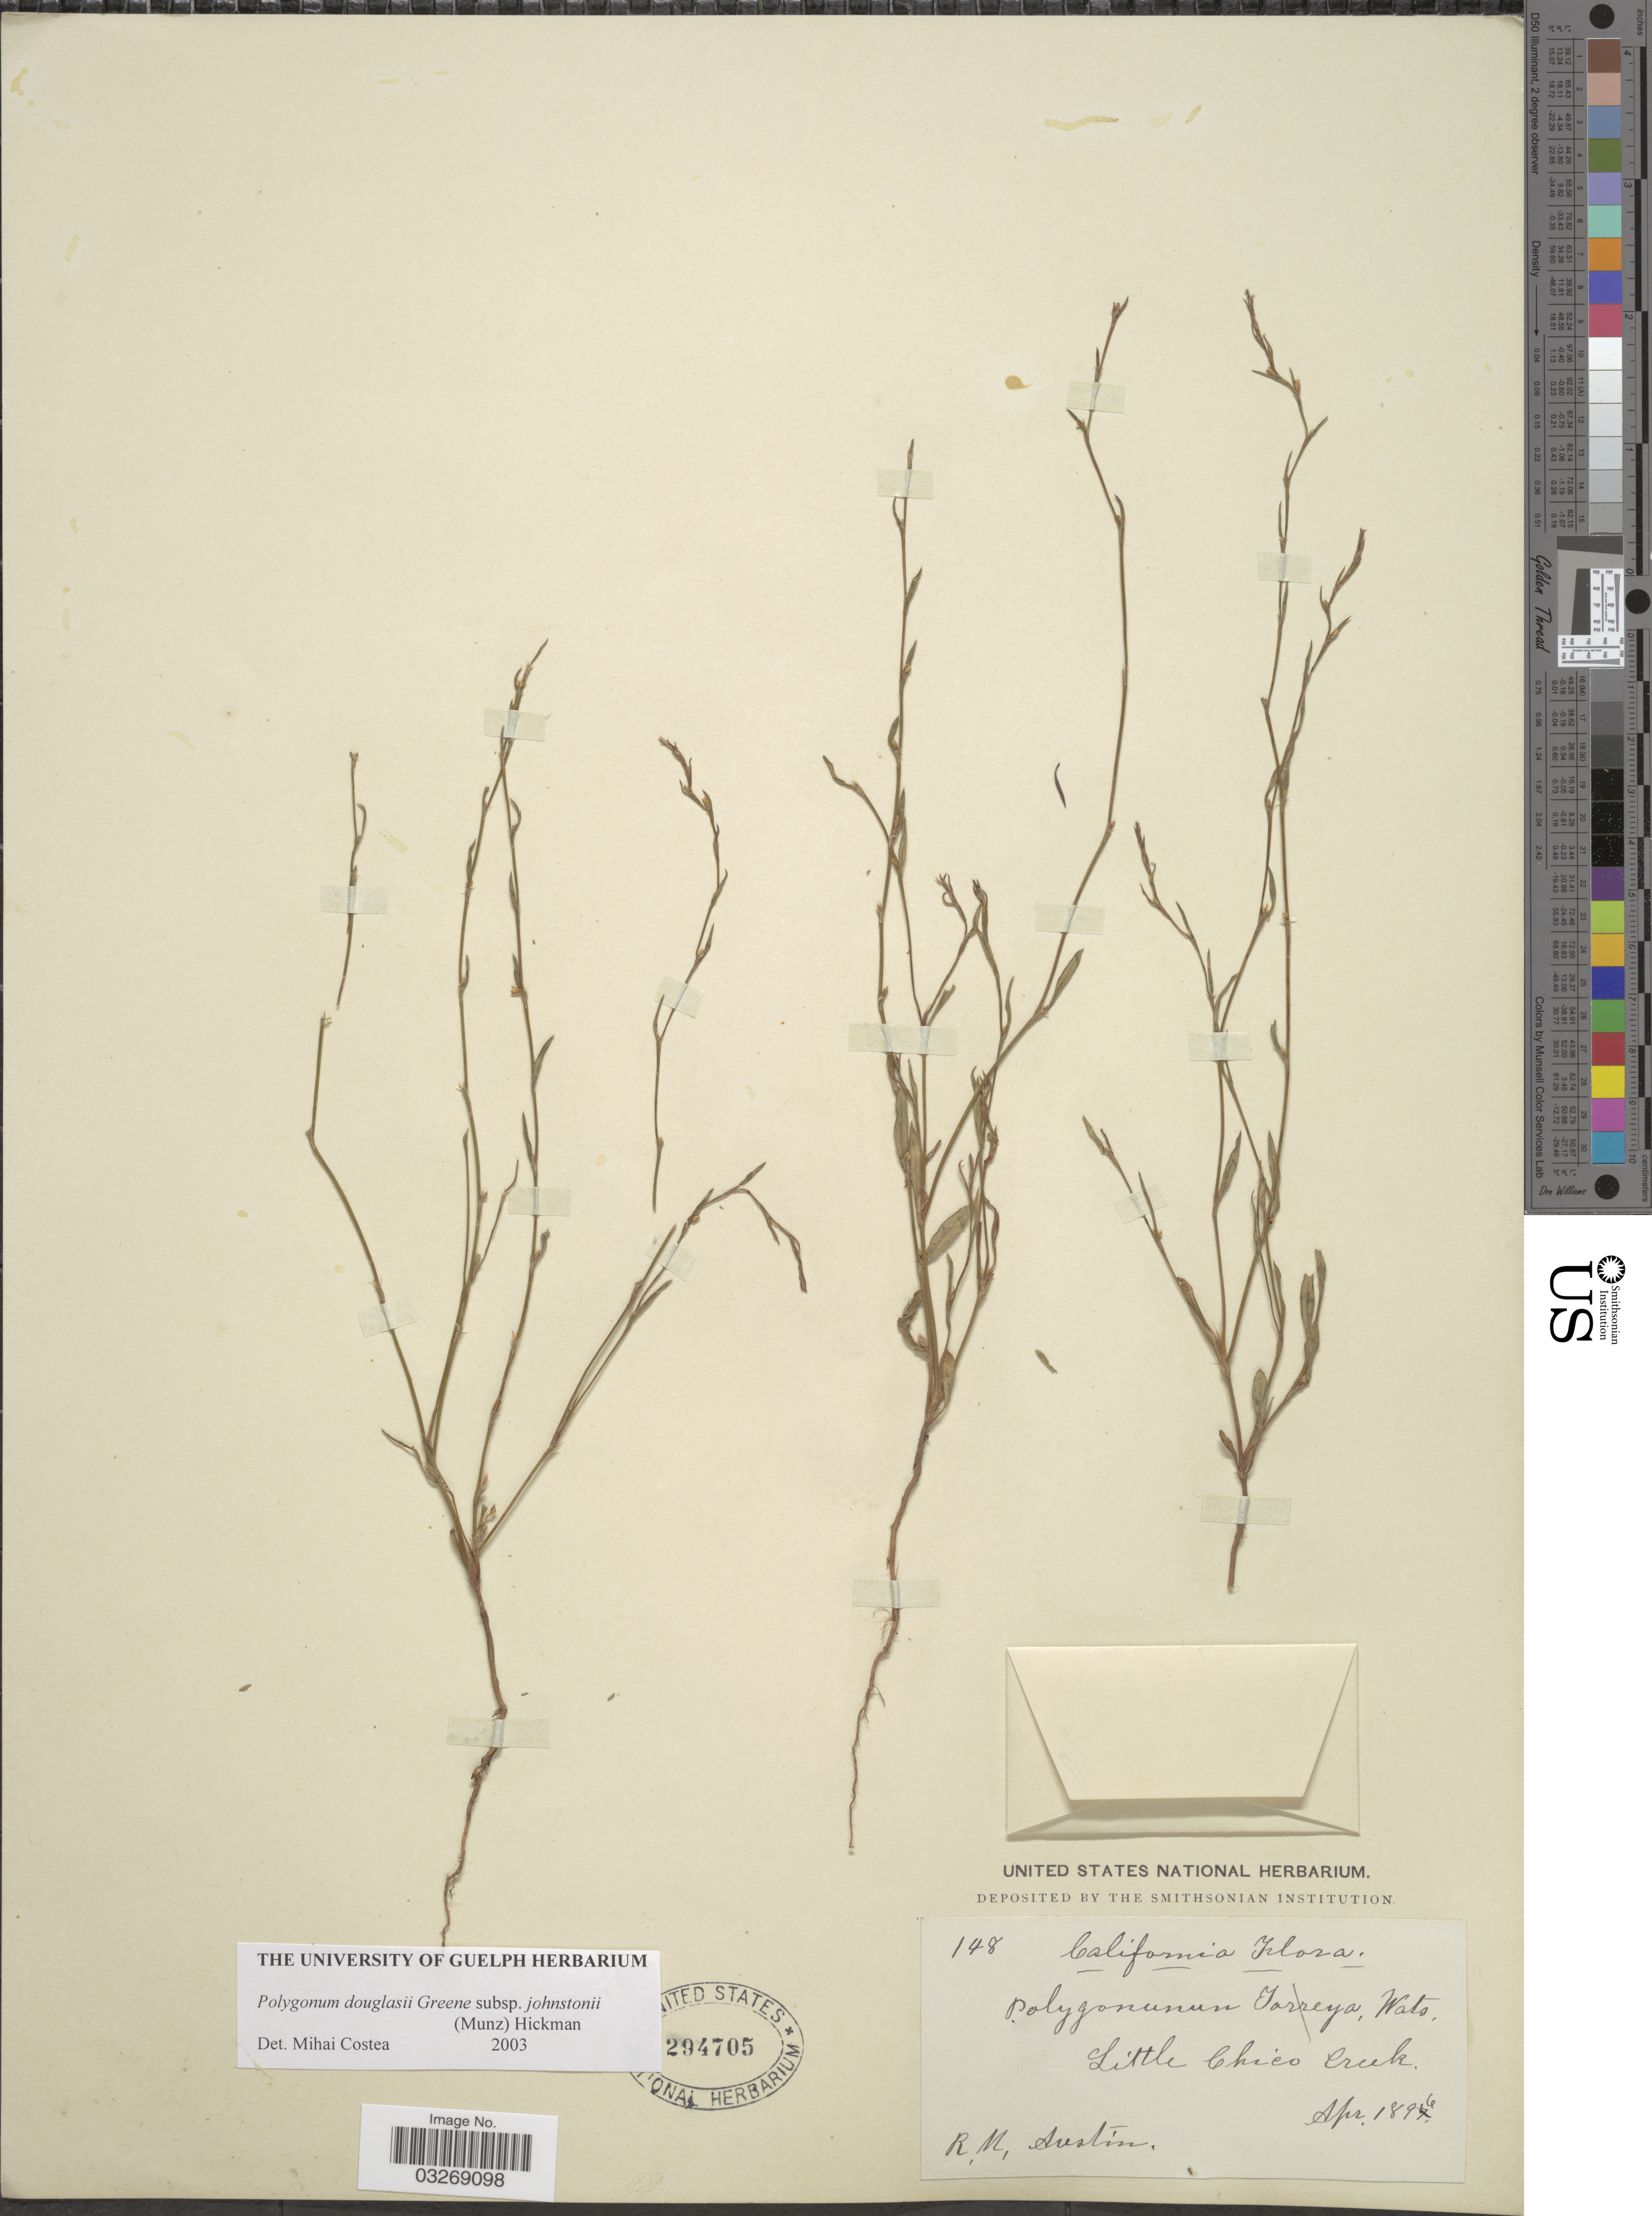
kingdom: Plantae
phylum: Tracheophyta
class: Magnoliopsida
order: Caryophyllales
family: Polygonaceae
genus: Polygonum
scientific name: Polygonum douglasii subsp. johnstonii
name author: (Munz) Hickman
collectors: R. Austin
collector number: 148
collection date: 1896-04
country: United States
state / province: California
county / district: Butte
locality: Little Chico Creek.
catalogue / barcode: US 294705